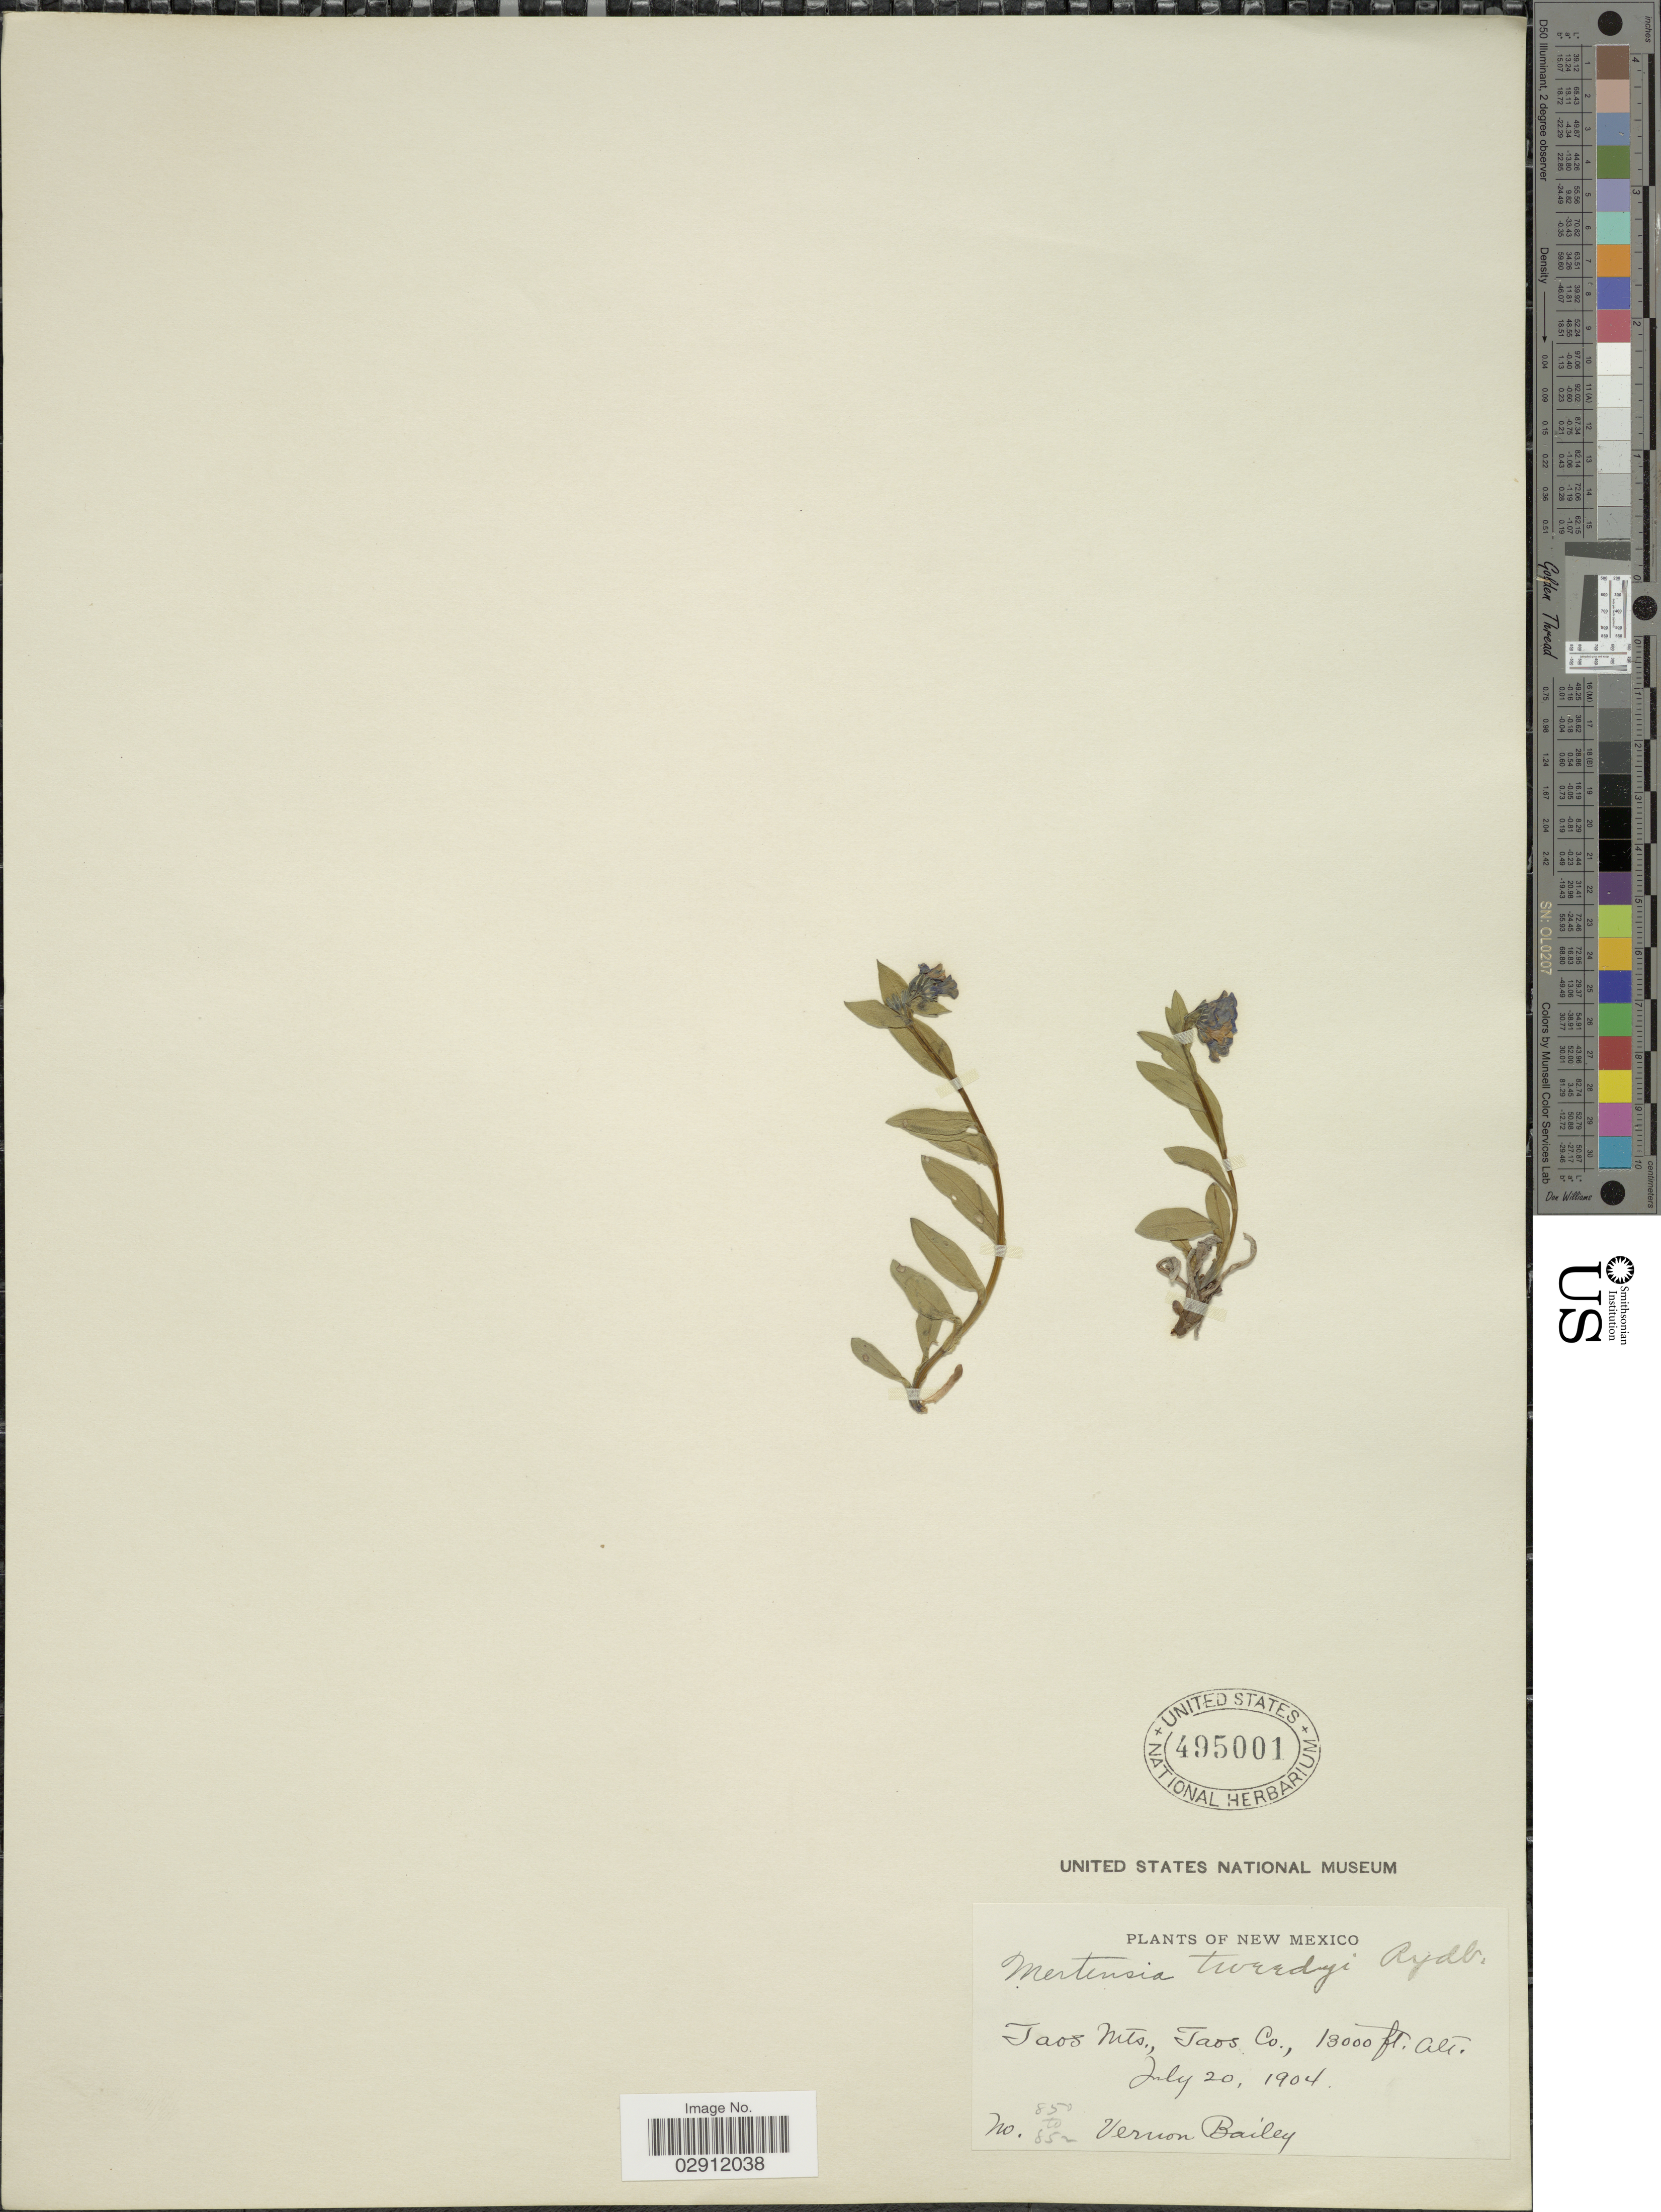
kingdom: Plantae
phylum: Tracheophyta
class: Magnoliopsida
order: Boraginales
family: Boraginaceae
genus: Mertensia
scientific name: Mertensia alpina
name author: (Torr.) G. Don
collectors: V. O. Bailey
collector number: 850/852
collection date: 1904-07-20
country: United States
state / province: New Mexico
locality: Taos Mts., Taos Co.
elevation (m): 3962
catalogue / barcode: US 495001